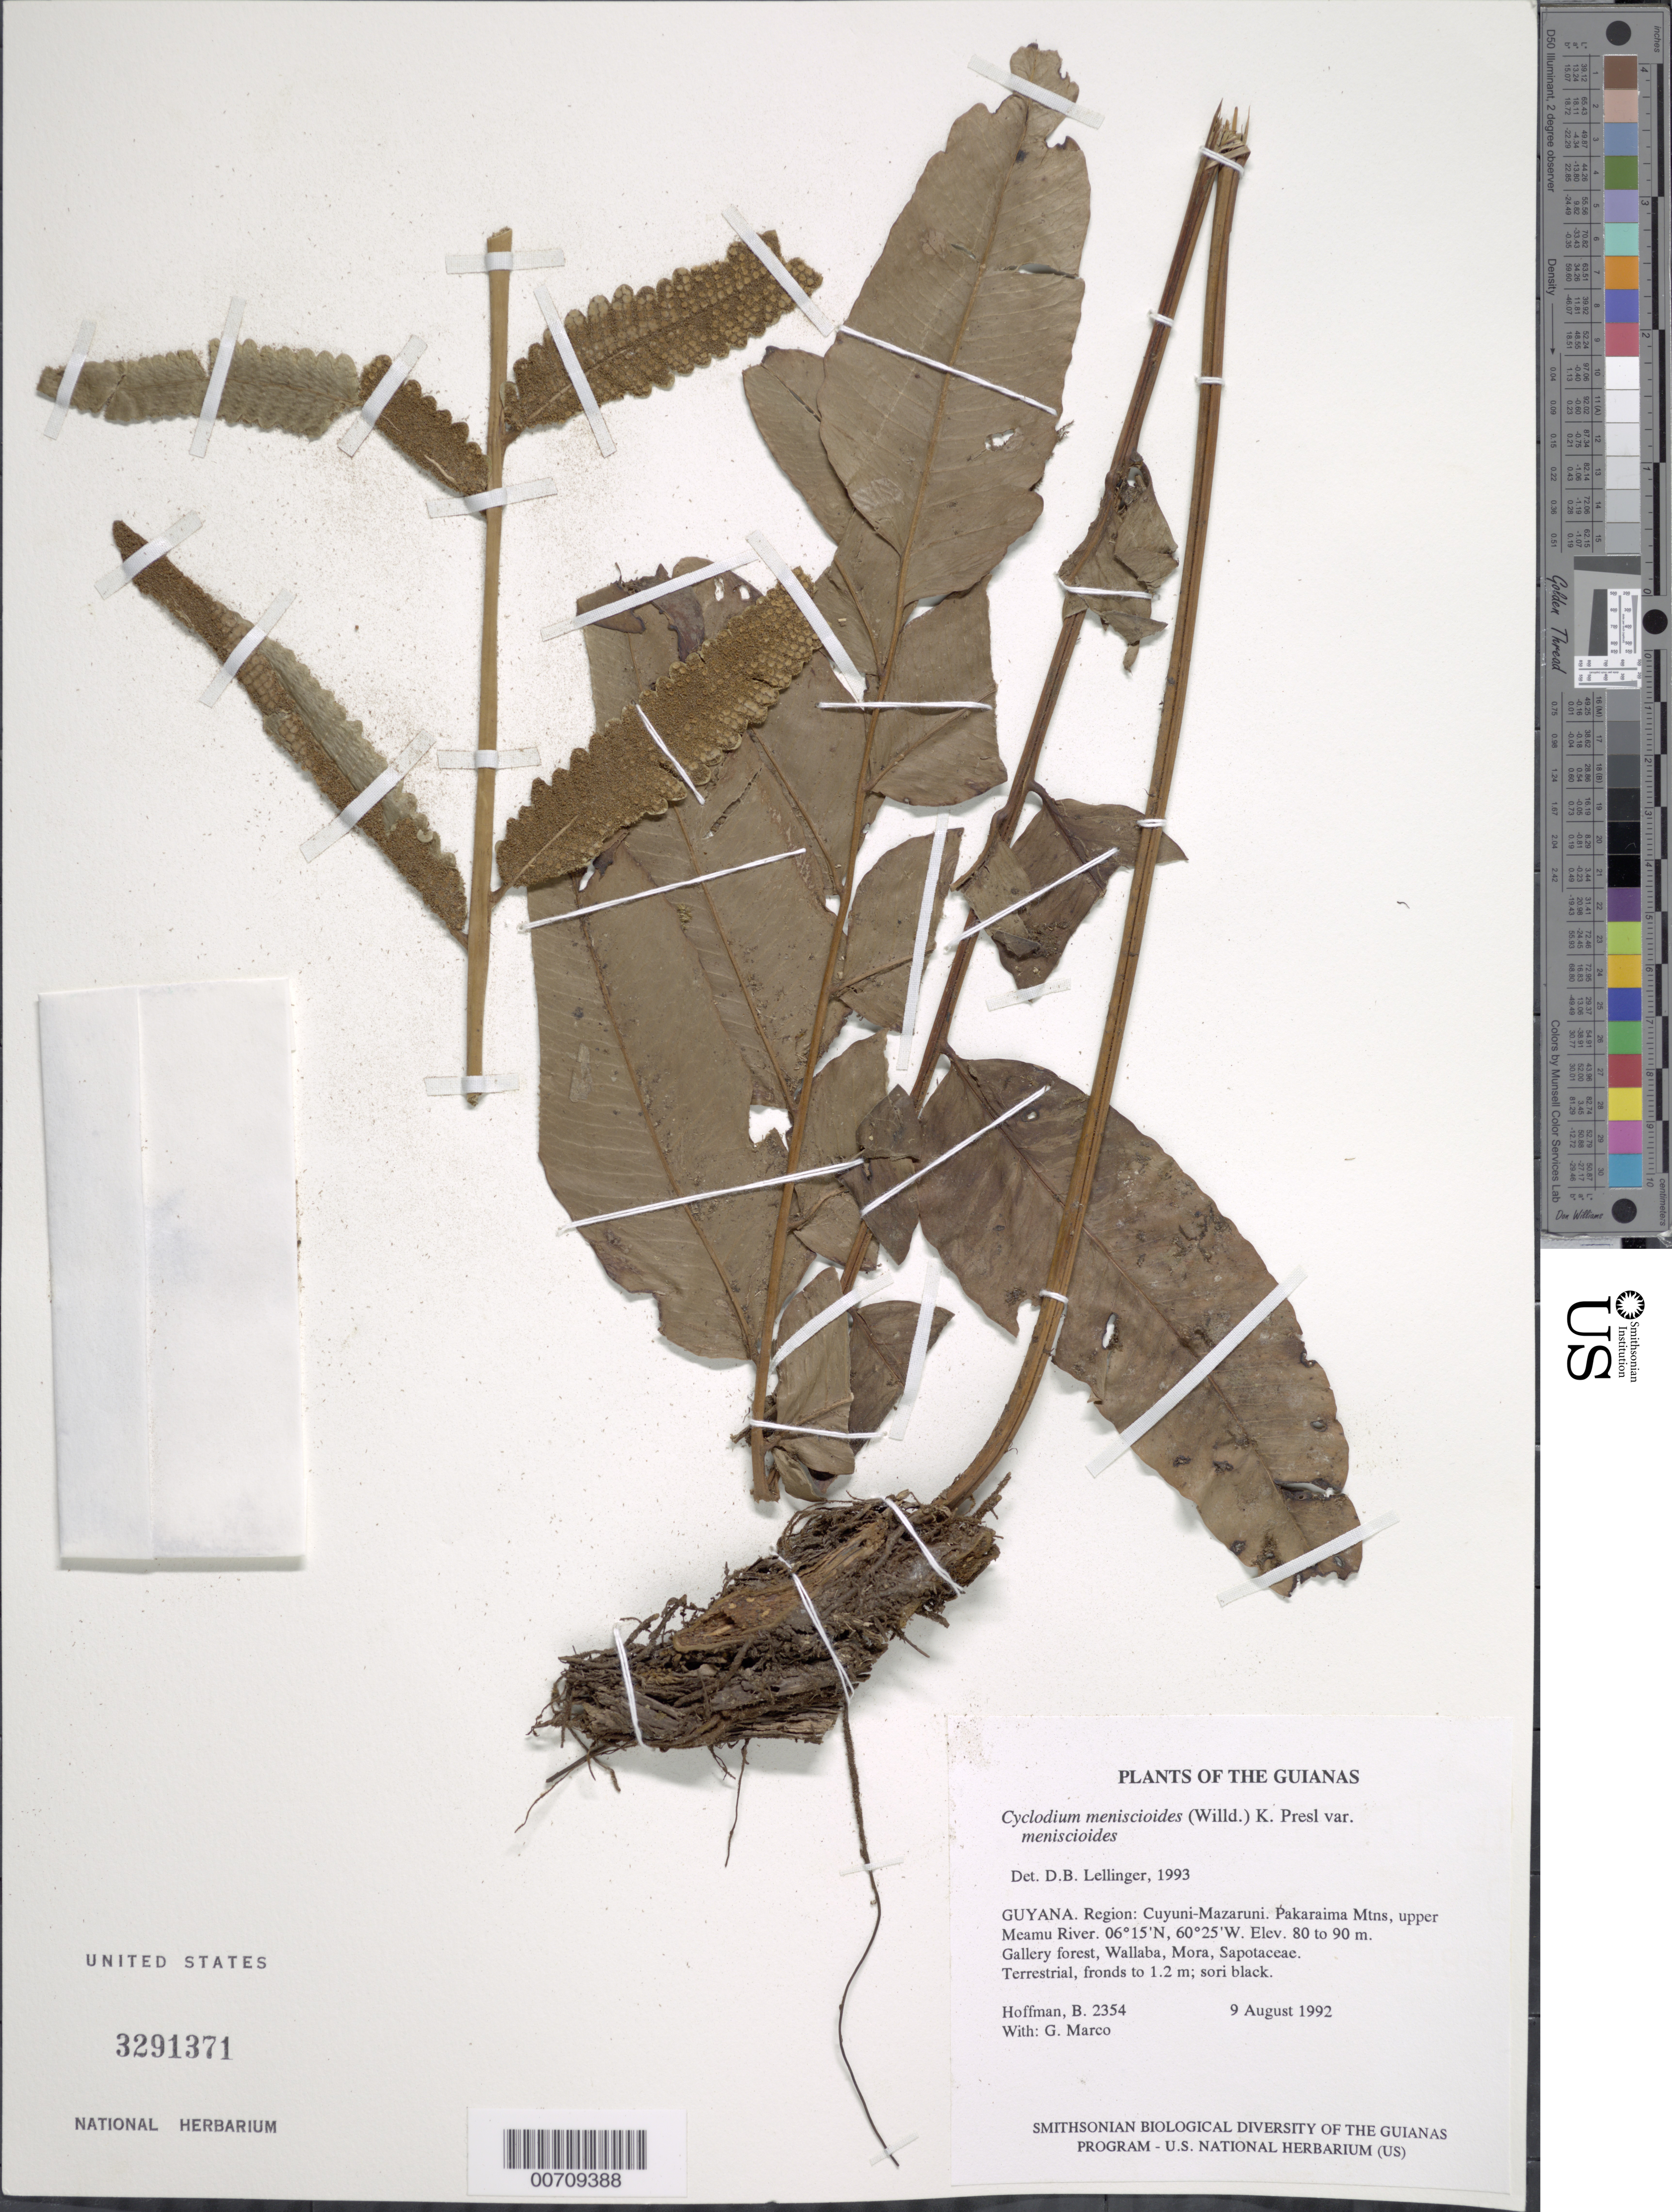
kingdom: Plantae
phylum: Tracheophyta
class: Polypodiopsida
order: Polypodiales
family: Dryopteridaceae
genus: Cyclodium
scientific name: Cyclodium meniscioides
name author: (Willd.) C. Presl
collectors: B. Hoffman & G. Marco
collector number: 2354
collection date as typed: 9 August 1992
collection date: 1992-08-09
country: Guyana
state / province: Cuyuni-Mazaruni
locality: Pakaraima Mountains, upper Meamu River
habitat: Gallery forest, Wallaba, Mora, Sapotaceae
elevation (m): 80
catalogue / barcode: US 3291371